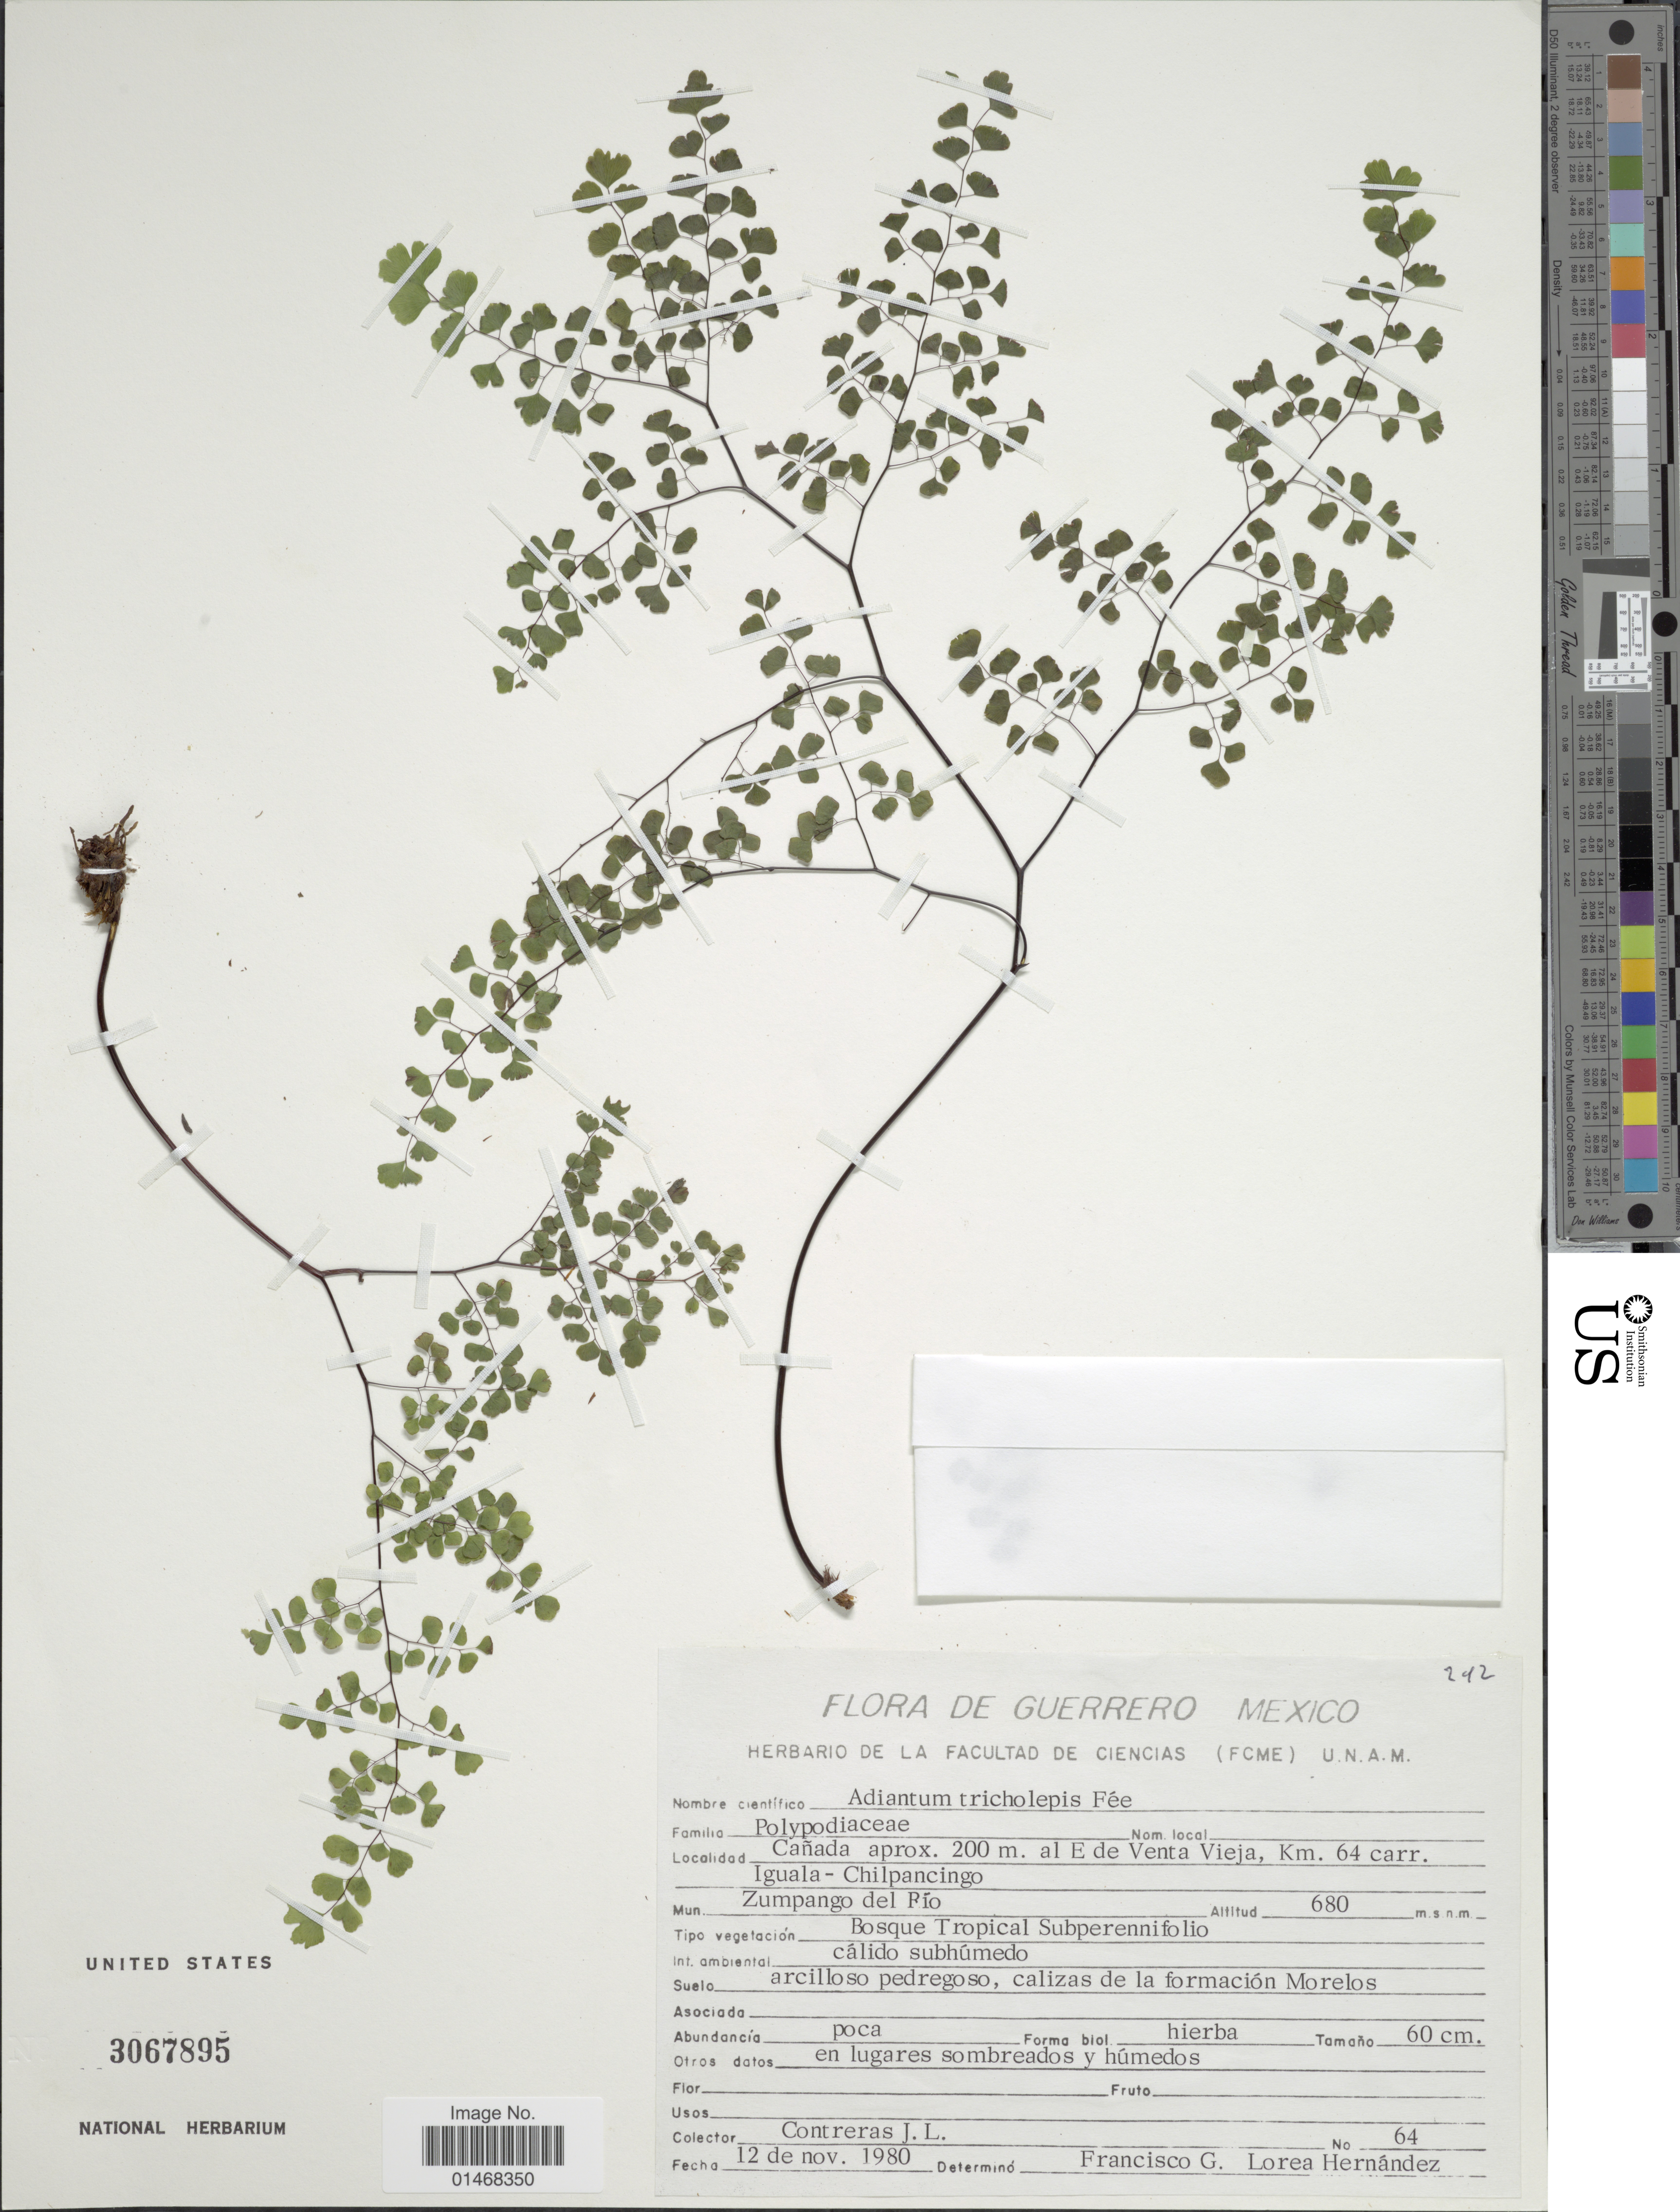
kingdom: Plantae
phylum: Tracheophyta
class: Polypodiopsida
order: Polypodiales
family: Pteridaceae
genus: Adiantum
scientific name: Adiantum tricholepis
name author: Fée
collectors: J. Contreras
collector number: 64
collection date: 1980-11-12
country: Mexico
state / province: Guerrero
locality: Cañada aprox. 200 m. al E de Venta Vieja, Km 64 carr. Iguala-Chilpancingo, Mun Zumpango del Río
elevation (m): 680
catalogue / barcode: US 3067895